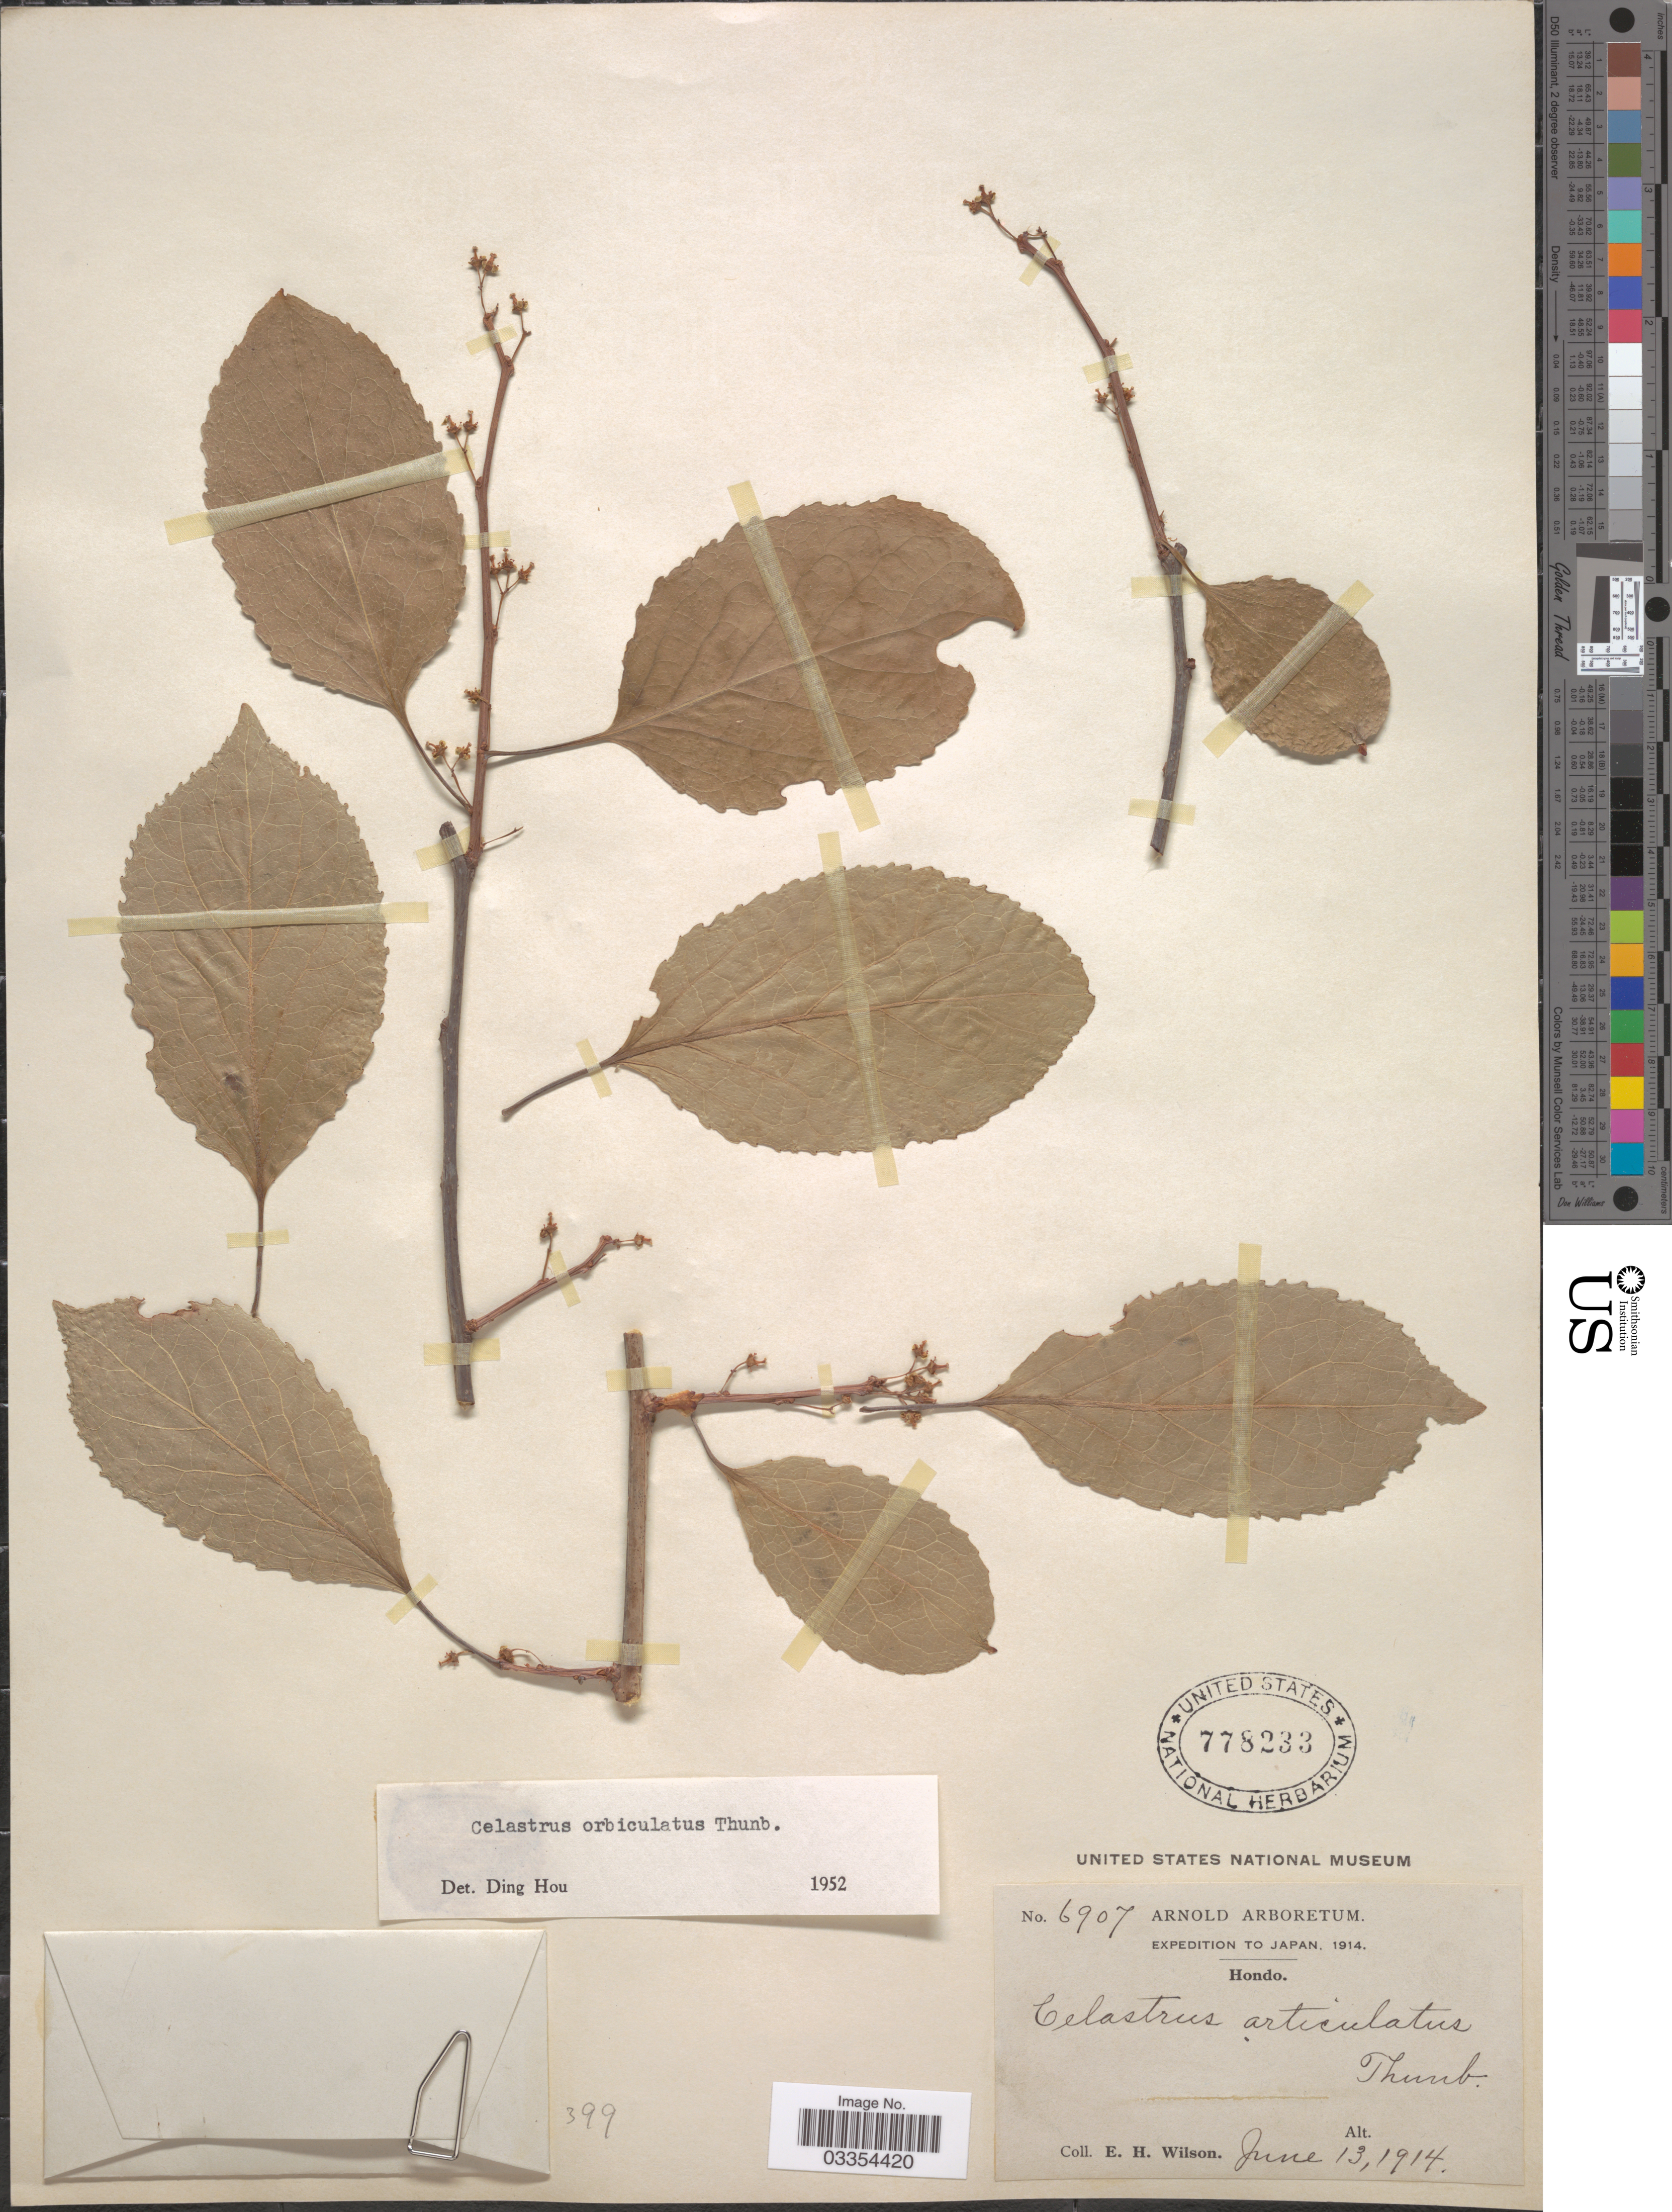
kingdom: Plantae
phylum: Tracheophyta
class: Magnoliopsida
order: Celastrales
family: Celastraceae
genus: Celastrus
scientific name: Celastrus orbiculatus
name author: Thunb.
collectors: E. Wilson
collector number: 6907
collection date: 1914-06-13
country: Japan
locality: Hondo.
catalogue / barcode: US 778233